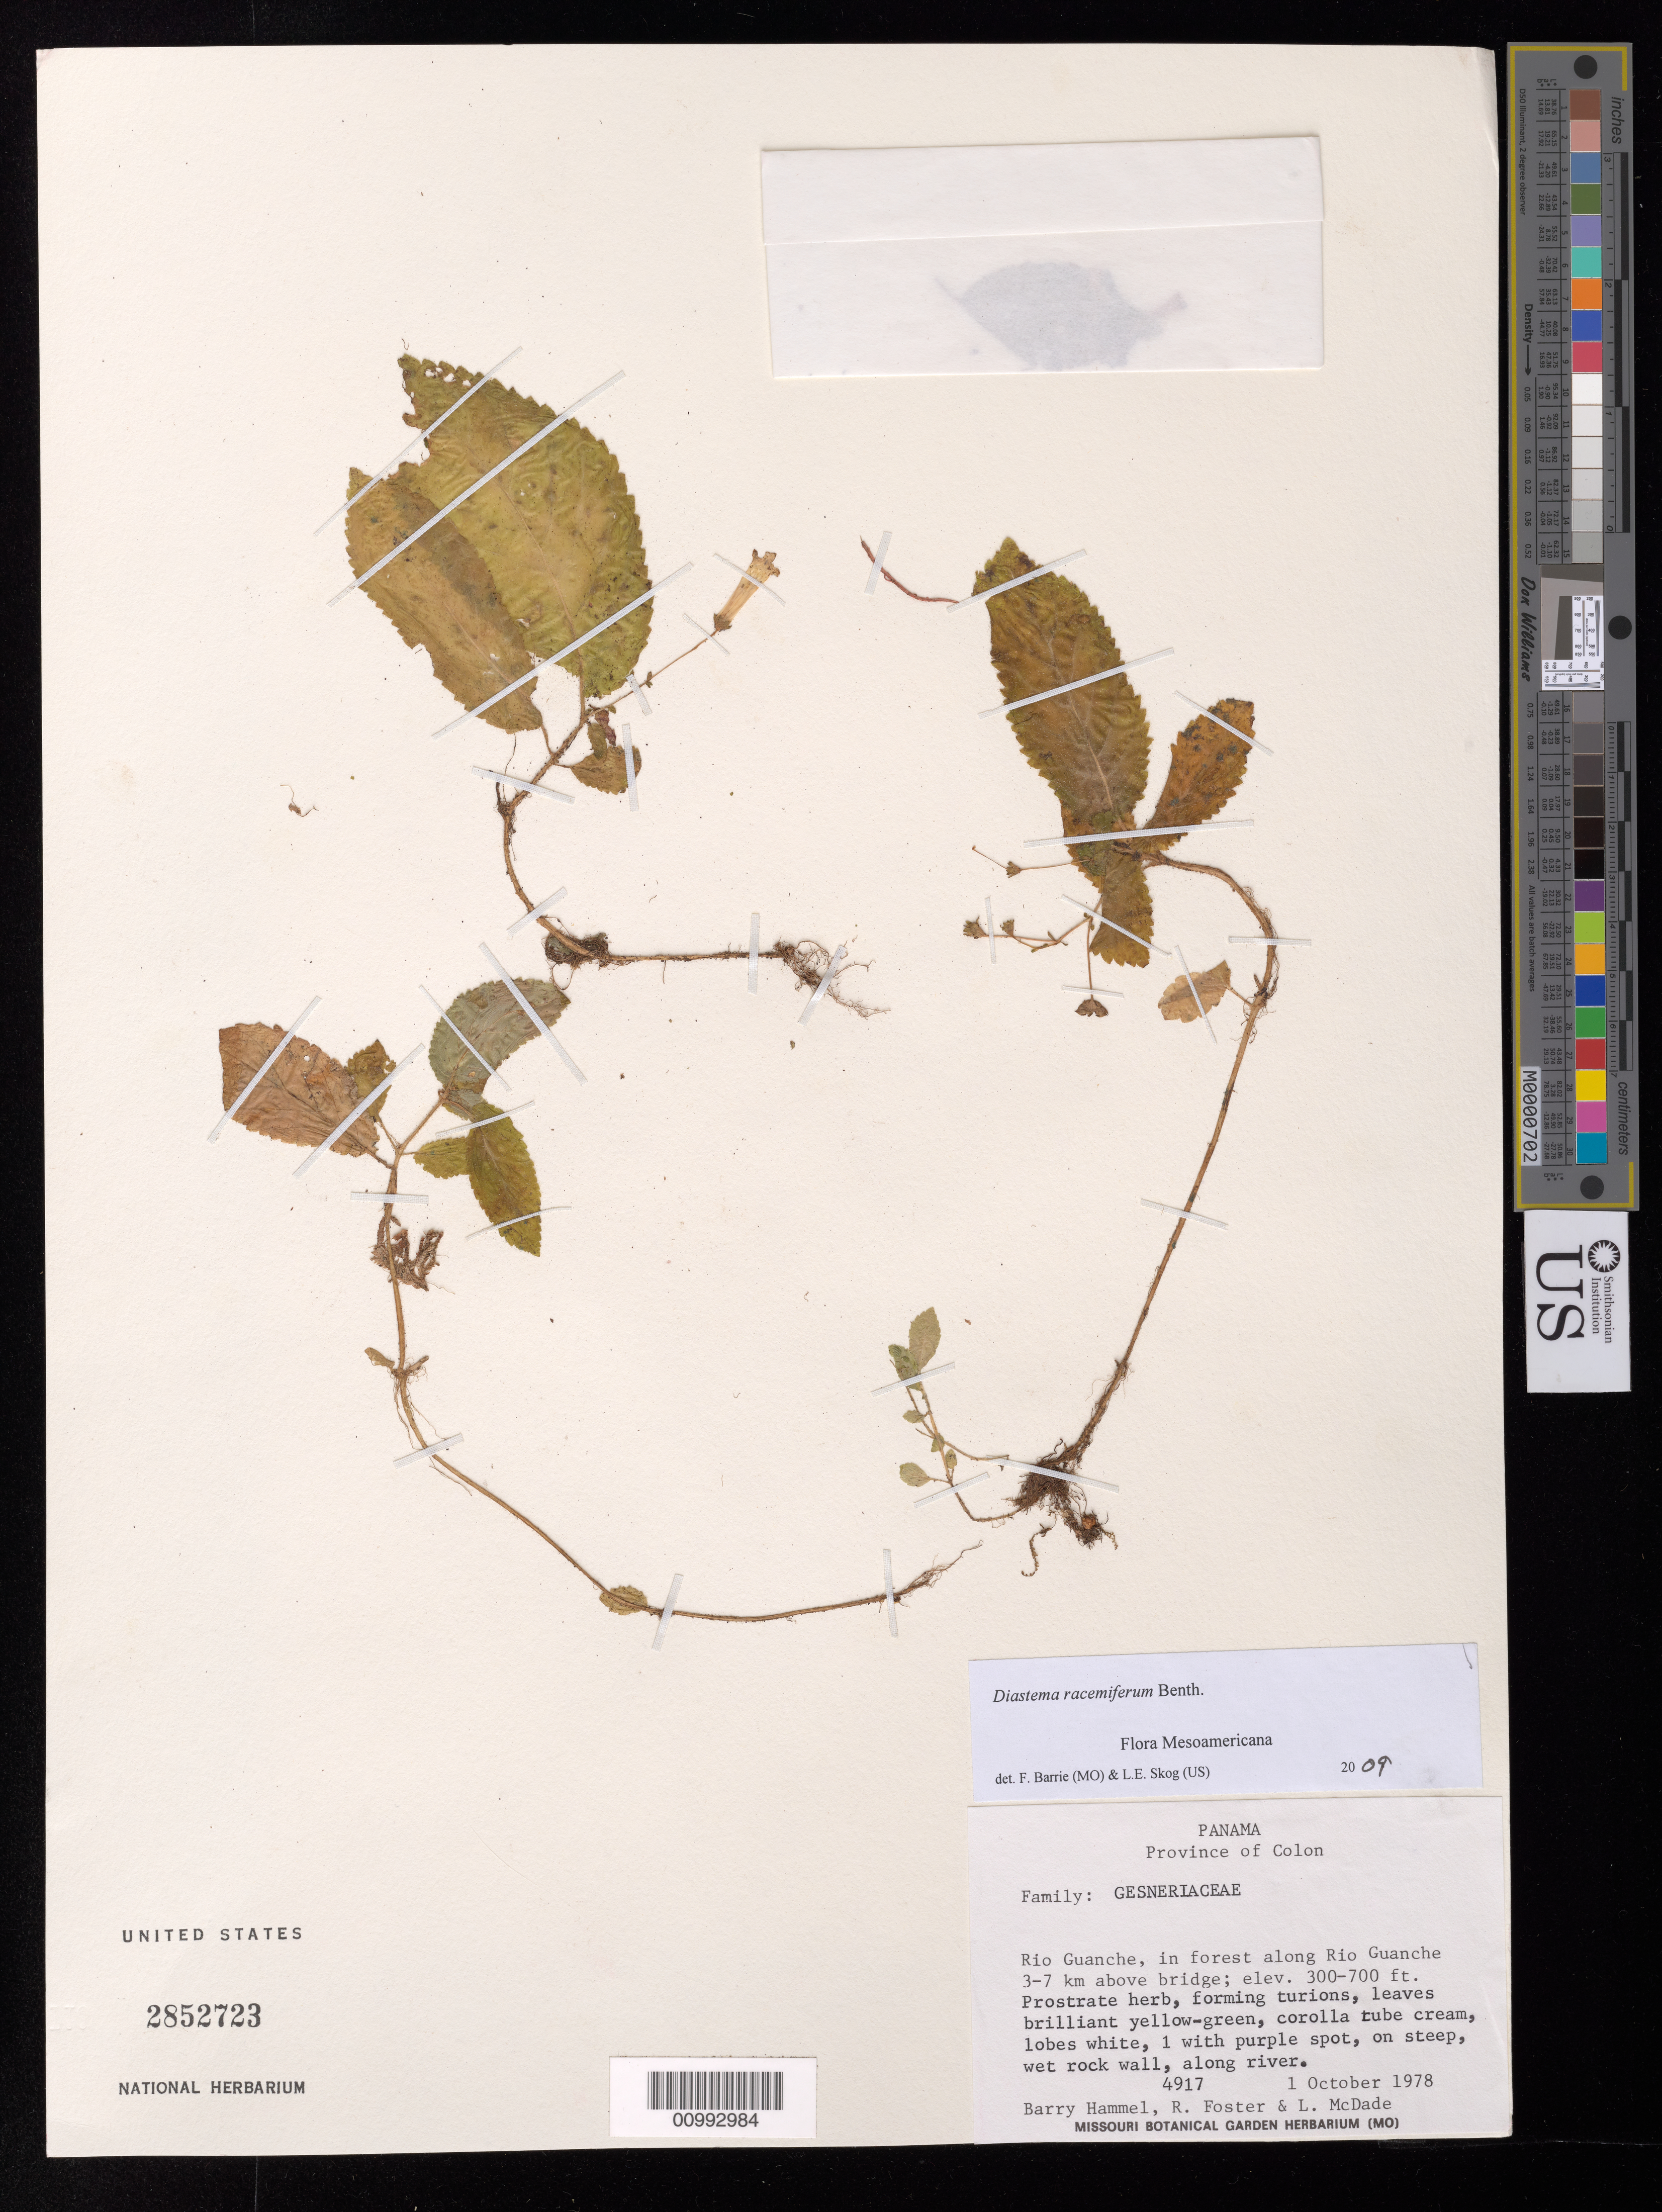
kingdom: Plantae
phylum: Tracheophyta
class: Magnoliopsida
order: Lamiales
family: Gesneriaceae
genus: Diastema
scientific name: Diastema racemiferum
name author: Benth.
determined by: Barrie, F. R.; Skog, Laurence E.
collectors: B. Hammel, R. Foster & L. McDade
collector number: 4917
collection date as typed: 01 Oct 1978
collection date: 1978-10-01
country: Panama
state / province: Colón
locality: Rio Guanche, in forest along Rio Guanche 3-7 km above bridge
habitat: On steep, wet rock wall, along river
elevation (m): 91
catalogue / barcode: US 2852723